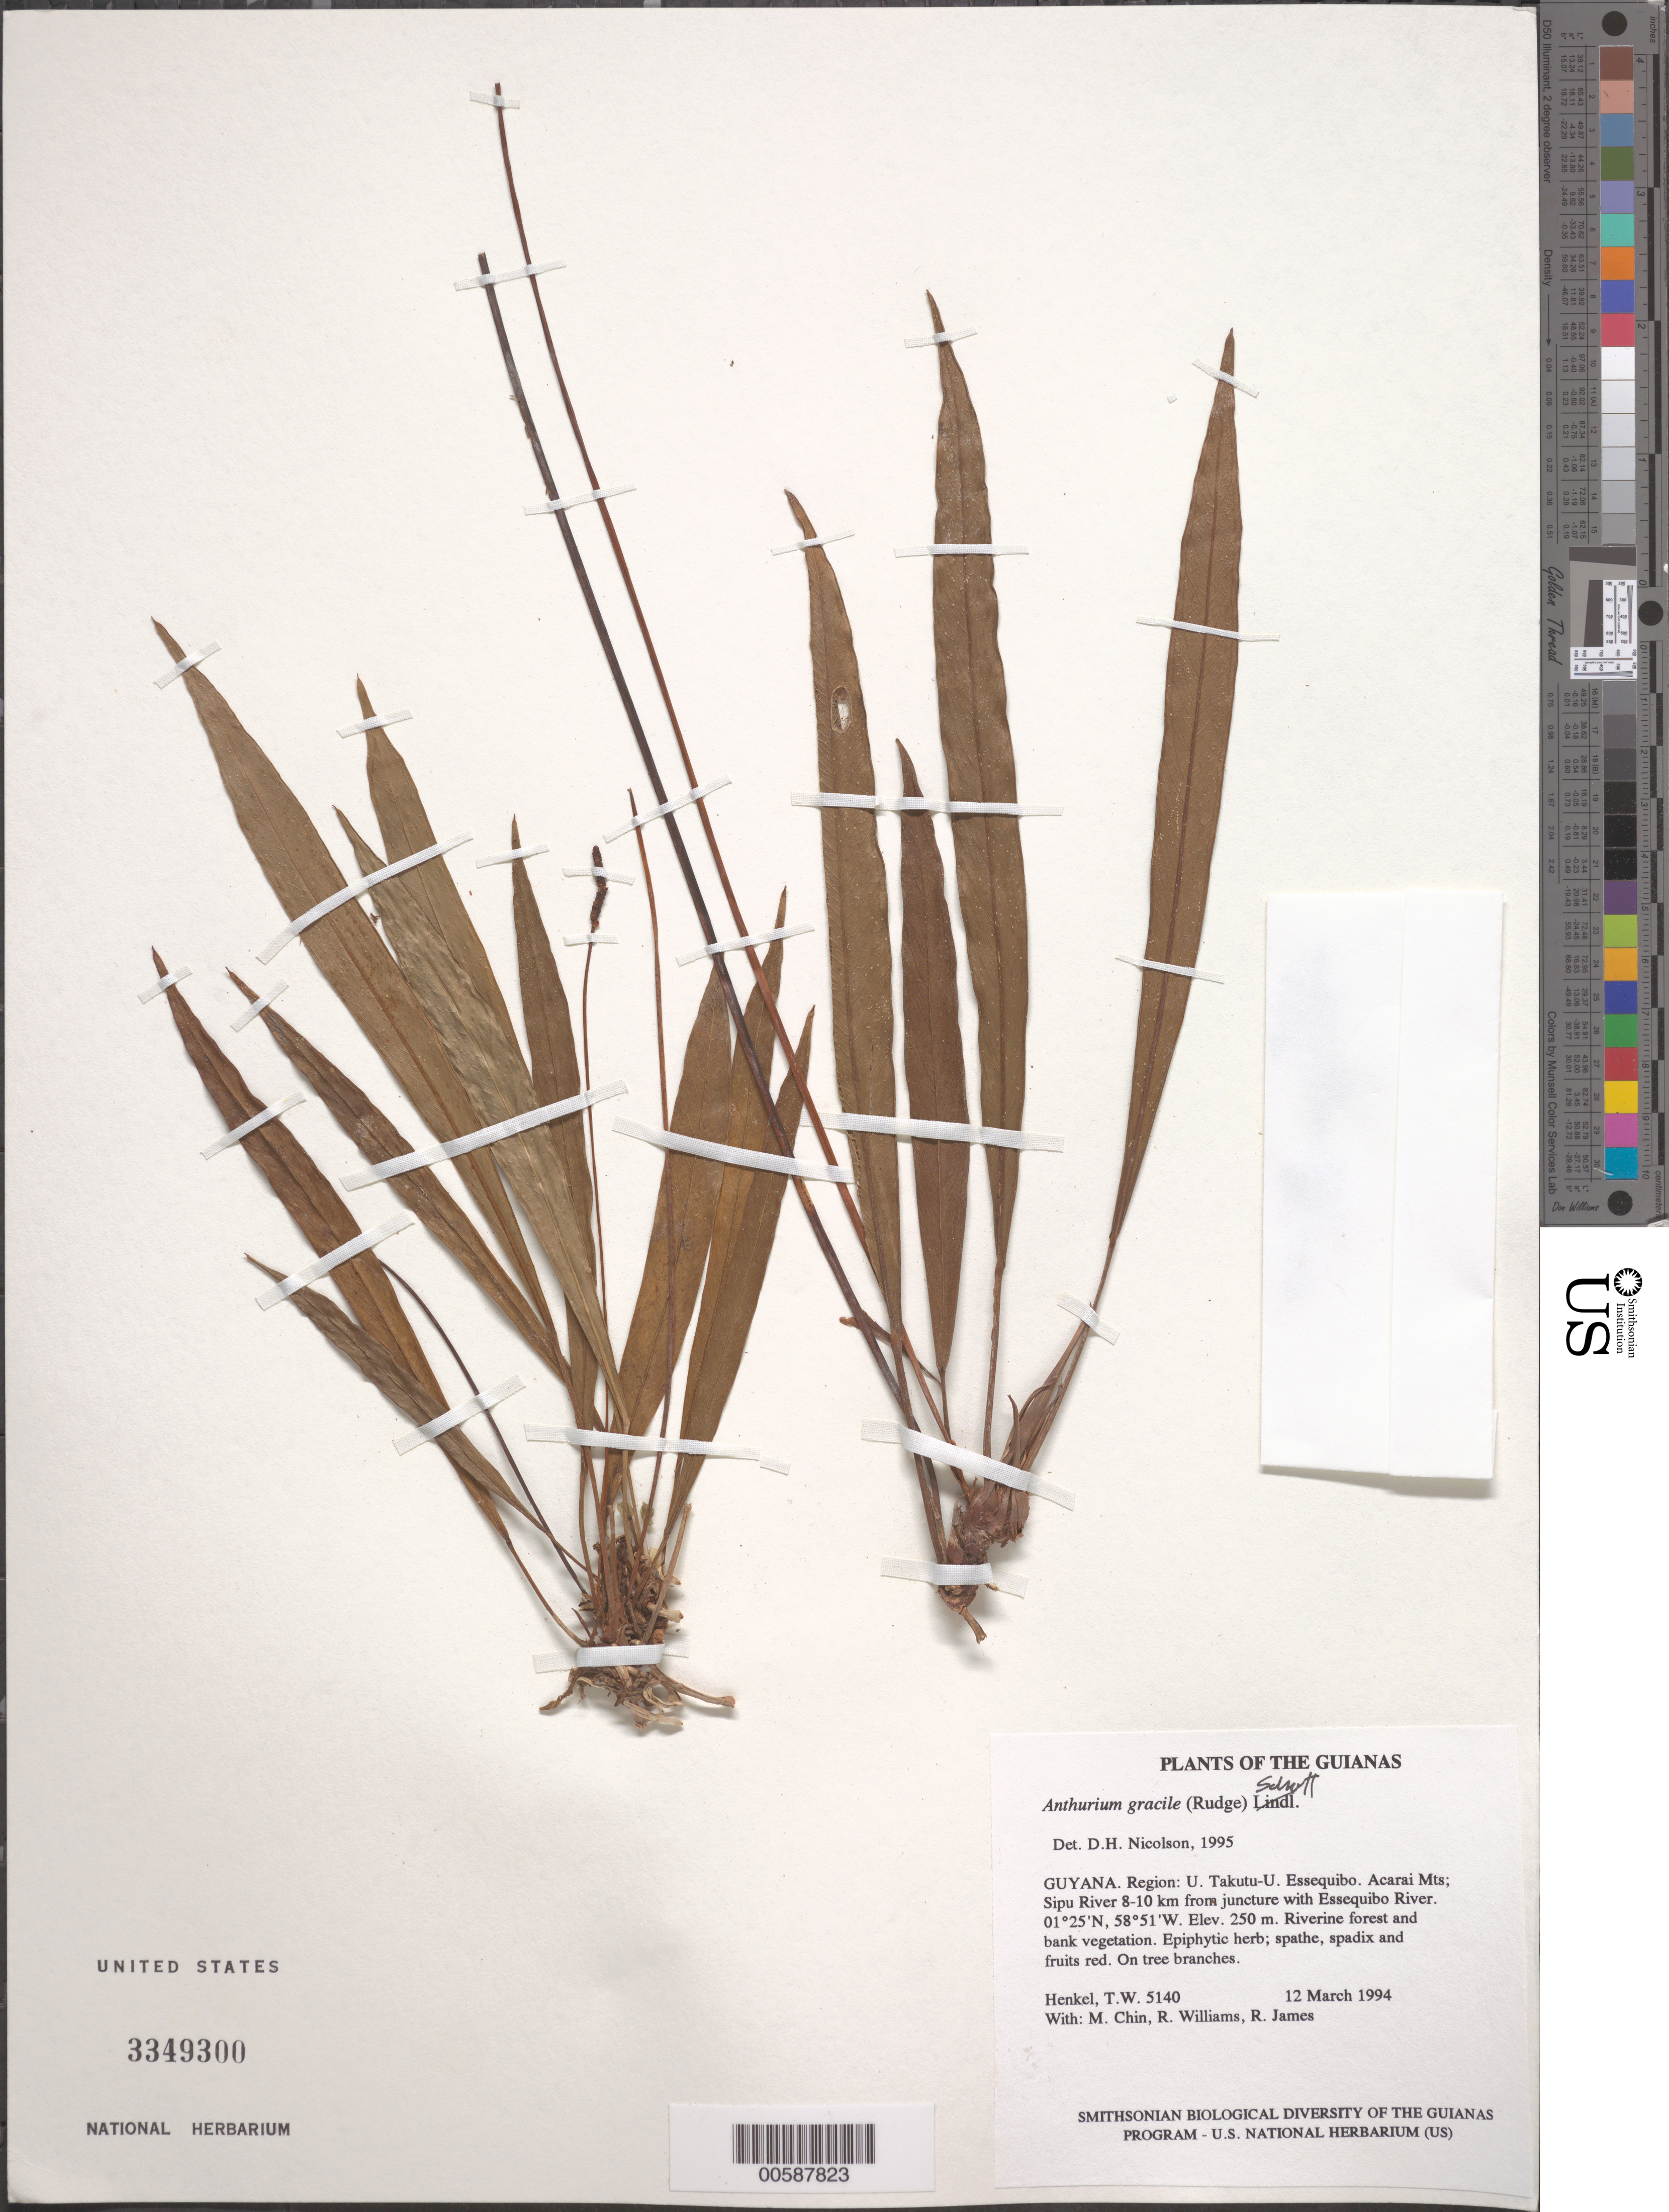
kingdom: Plantae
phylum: Tracheophyta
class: Liliopsida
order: Alismatales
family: Araceae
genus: Anthurium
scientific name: Anthurium gracile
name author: (Rudge) Schott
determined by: Nicolson, Dan H.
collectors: T. Henkel, M. Chin, R. Williams & R. James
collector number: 5140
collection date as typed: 12 March 1994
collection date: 1994-03-12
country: Guyana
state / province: U. Takutu-U. Essequibo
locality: Acarai Mts; Sipu River 8-10 km from juncture with Essequibo River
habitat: Riverine forest and bank vegetation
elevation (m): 250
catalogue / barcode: US 3349300